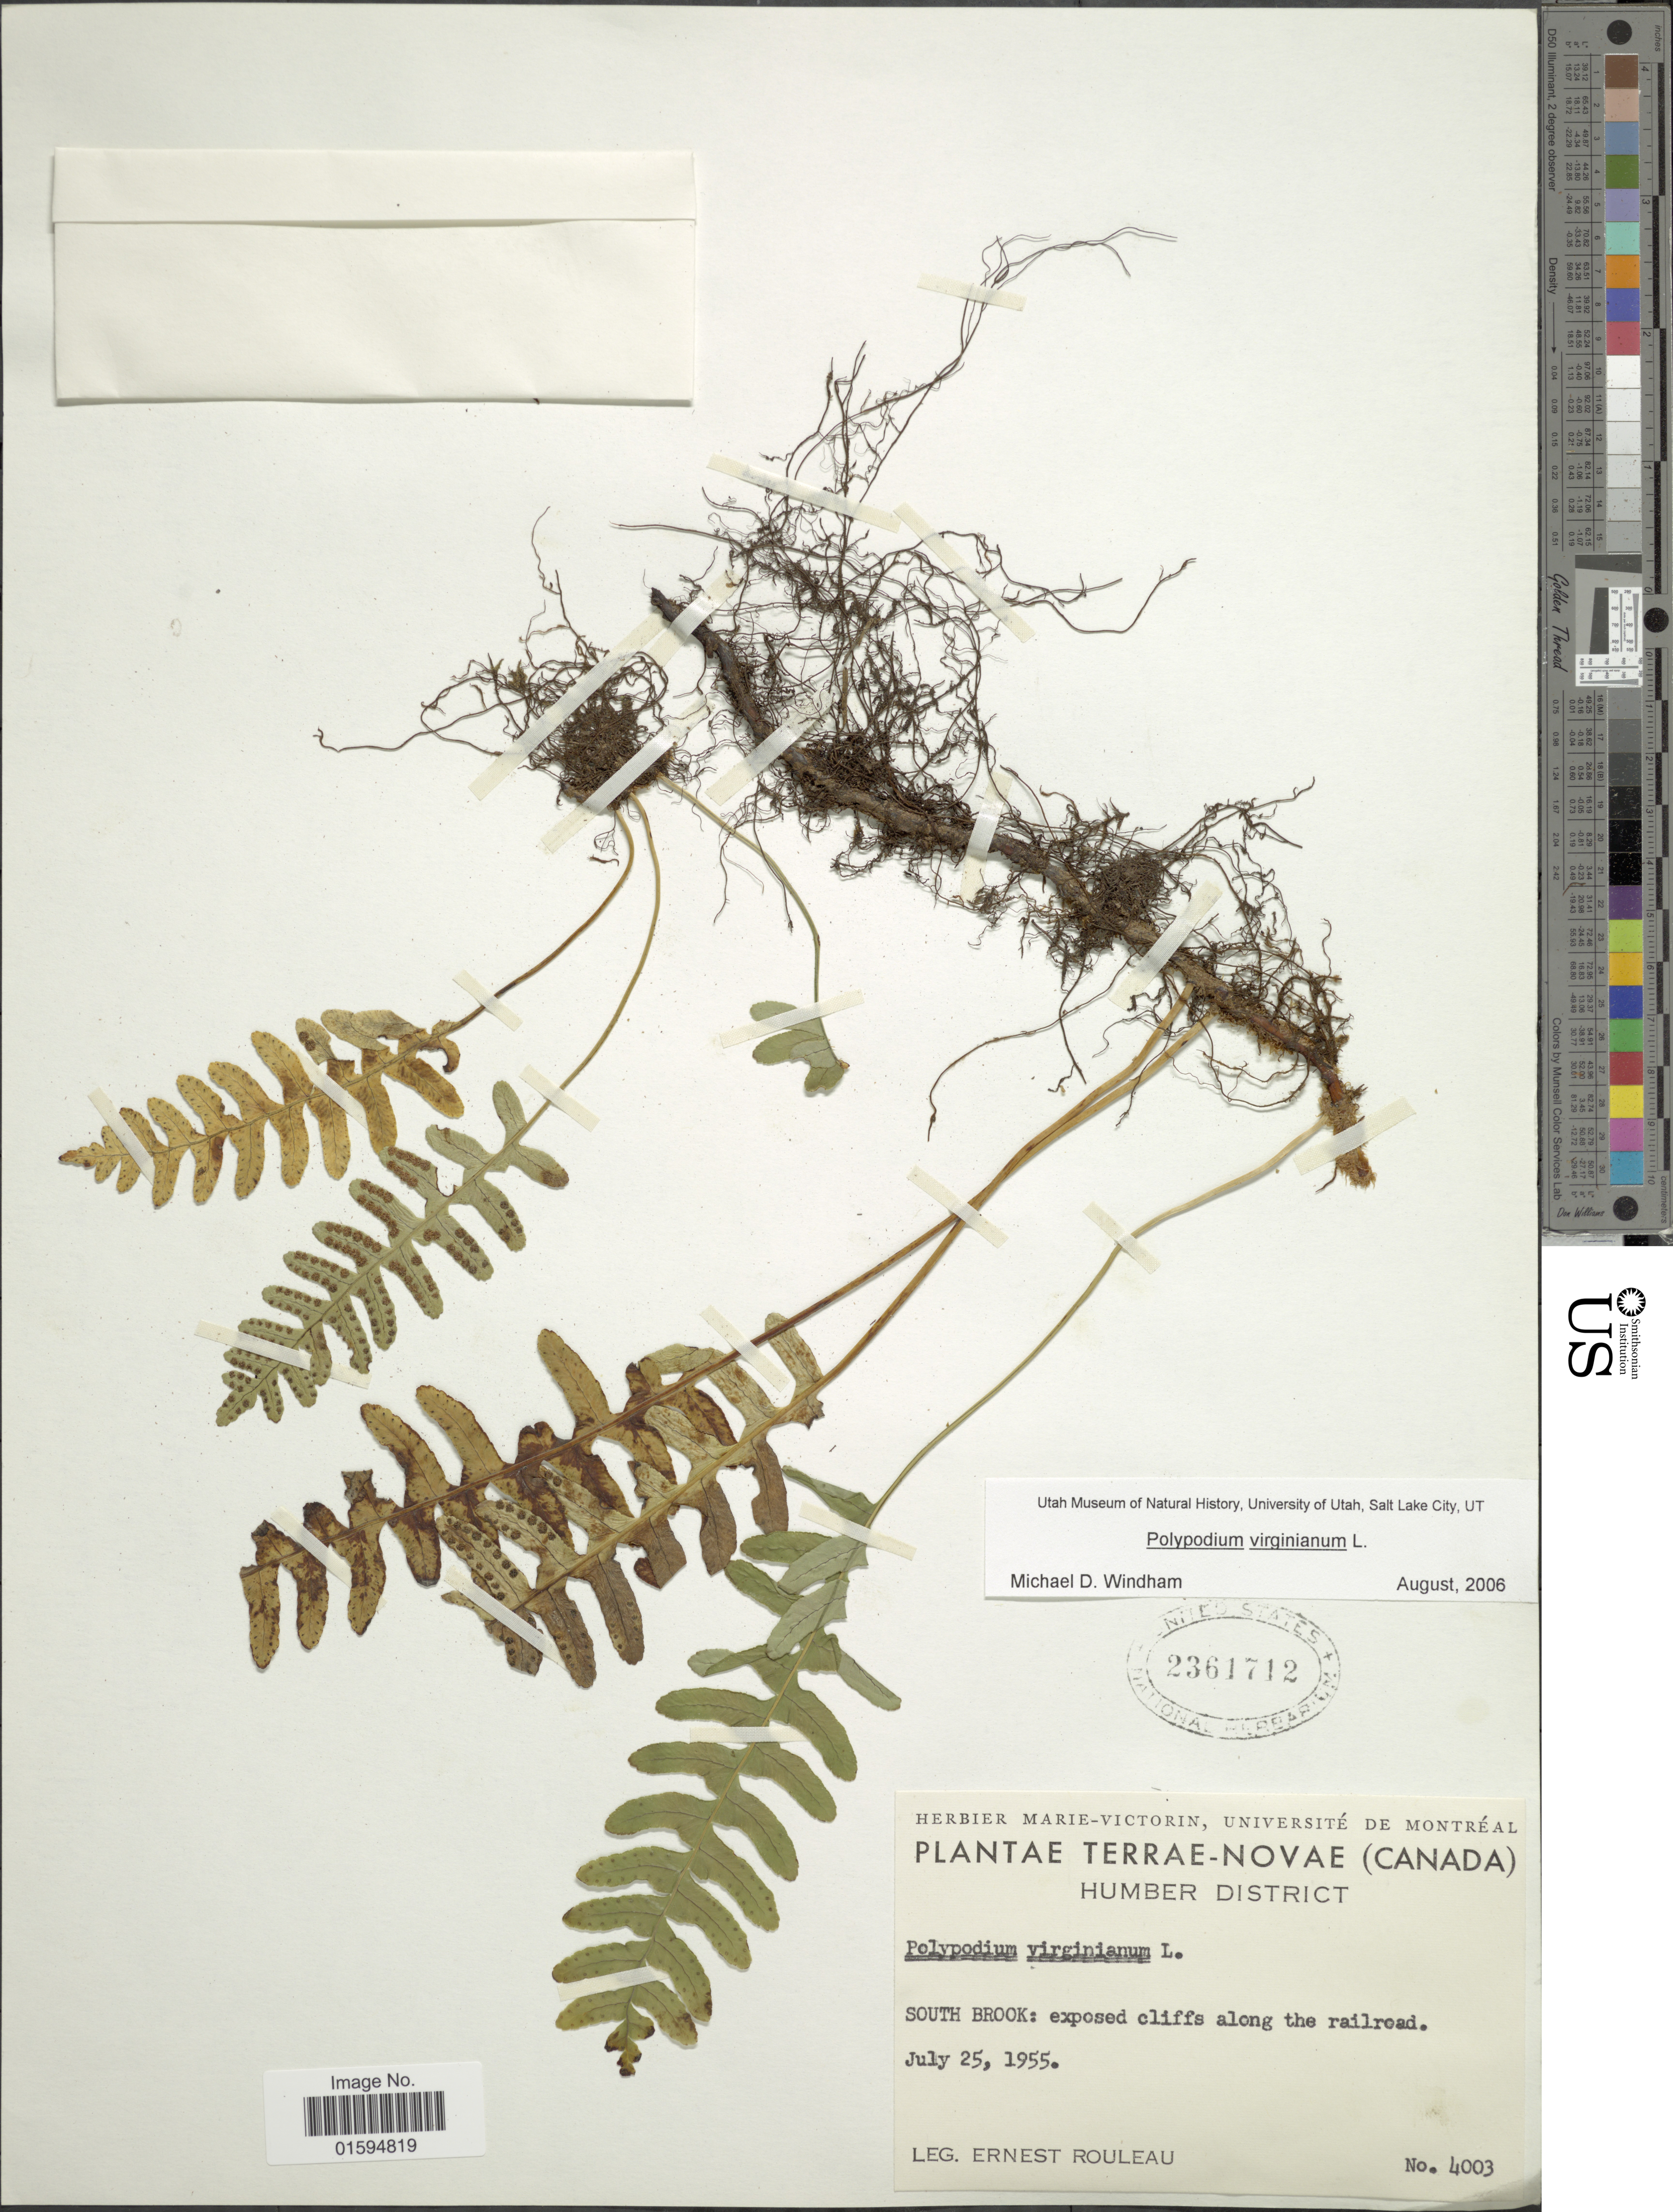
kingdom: Plantae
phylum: Tracheophyta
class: Polypodiopsida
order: Polypodiales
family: Polypodiaceae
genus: Polypodium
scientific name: Polypodium virginianum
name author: L.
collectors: J. Rouleau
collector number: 4003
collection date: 1955-07-25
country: Canada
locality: Terre - Neve et labrador, Humber District, South Brook: Exposed cliffs along the railroad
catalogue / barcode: US 2361712